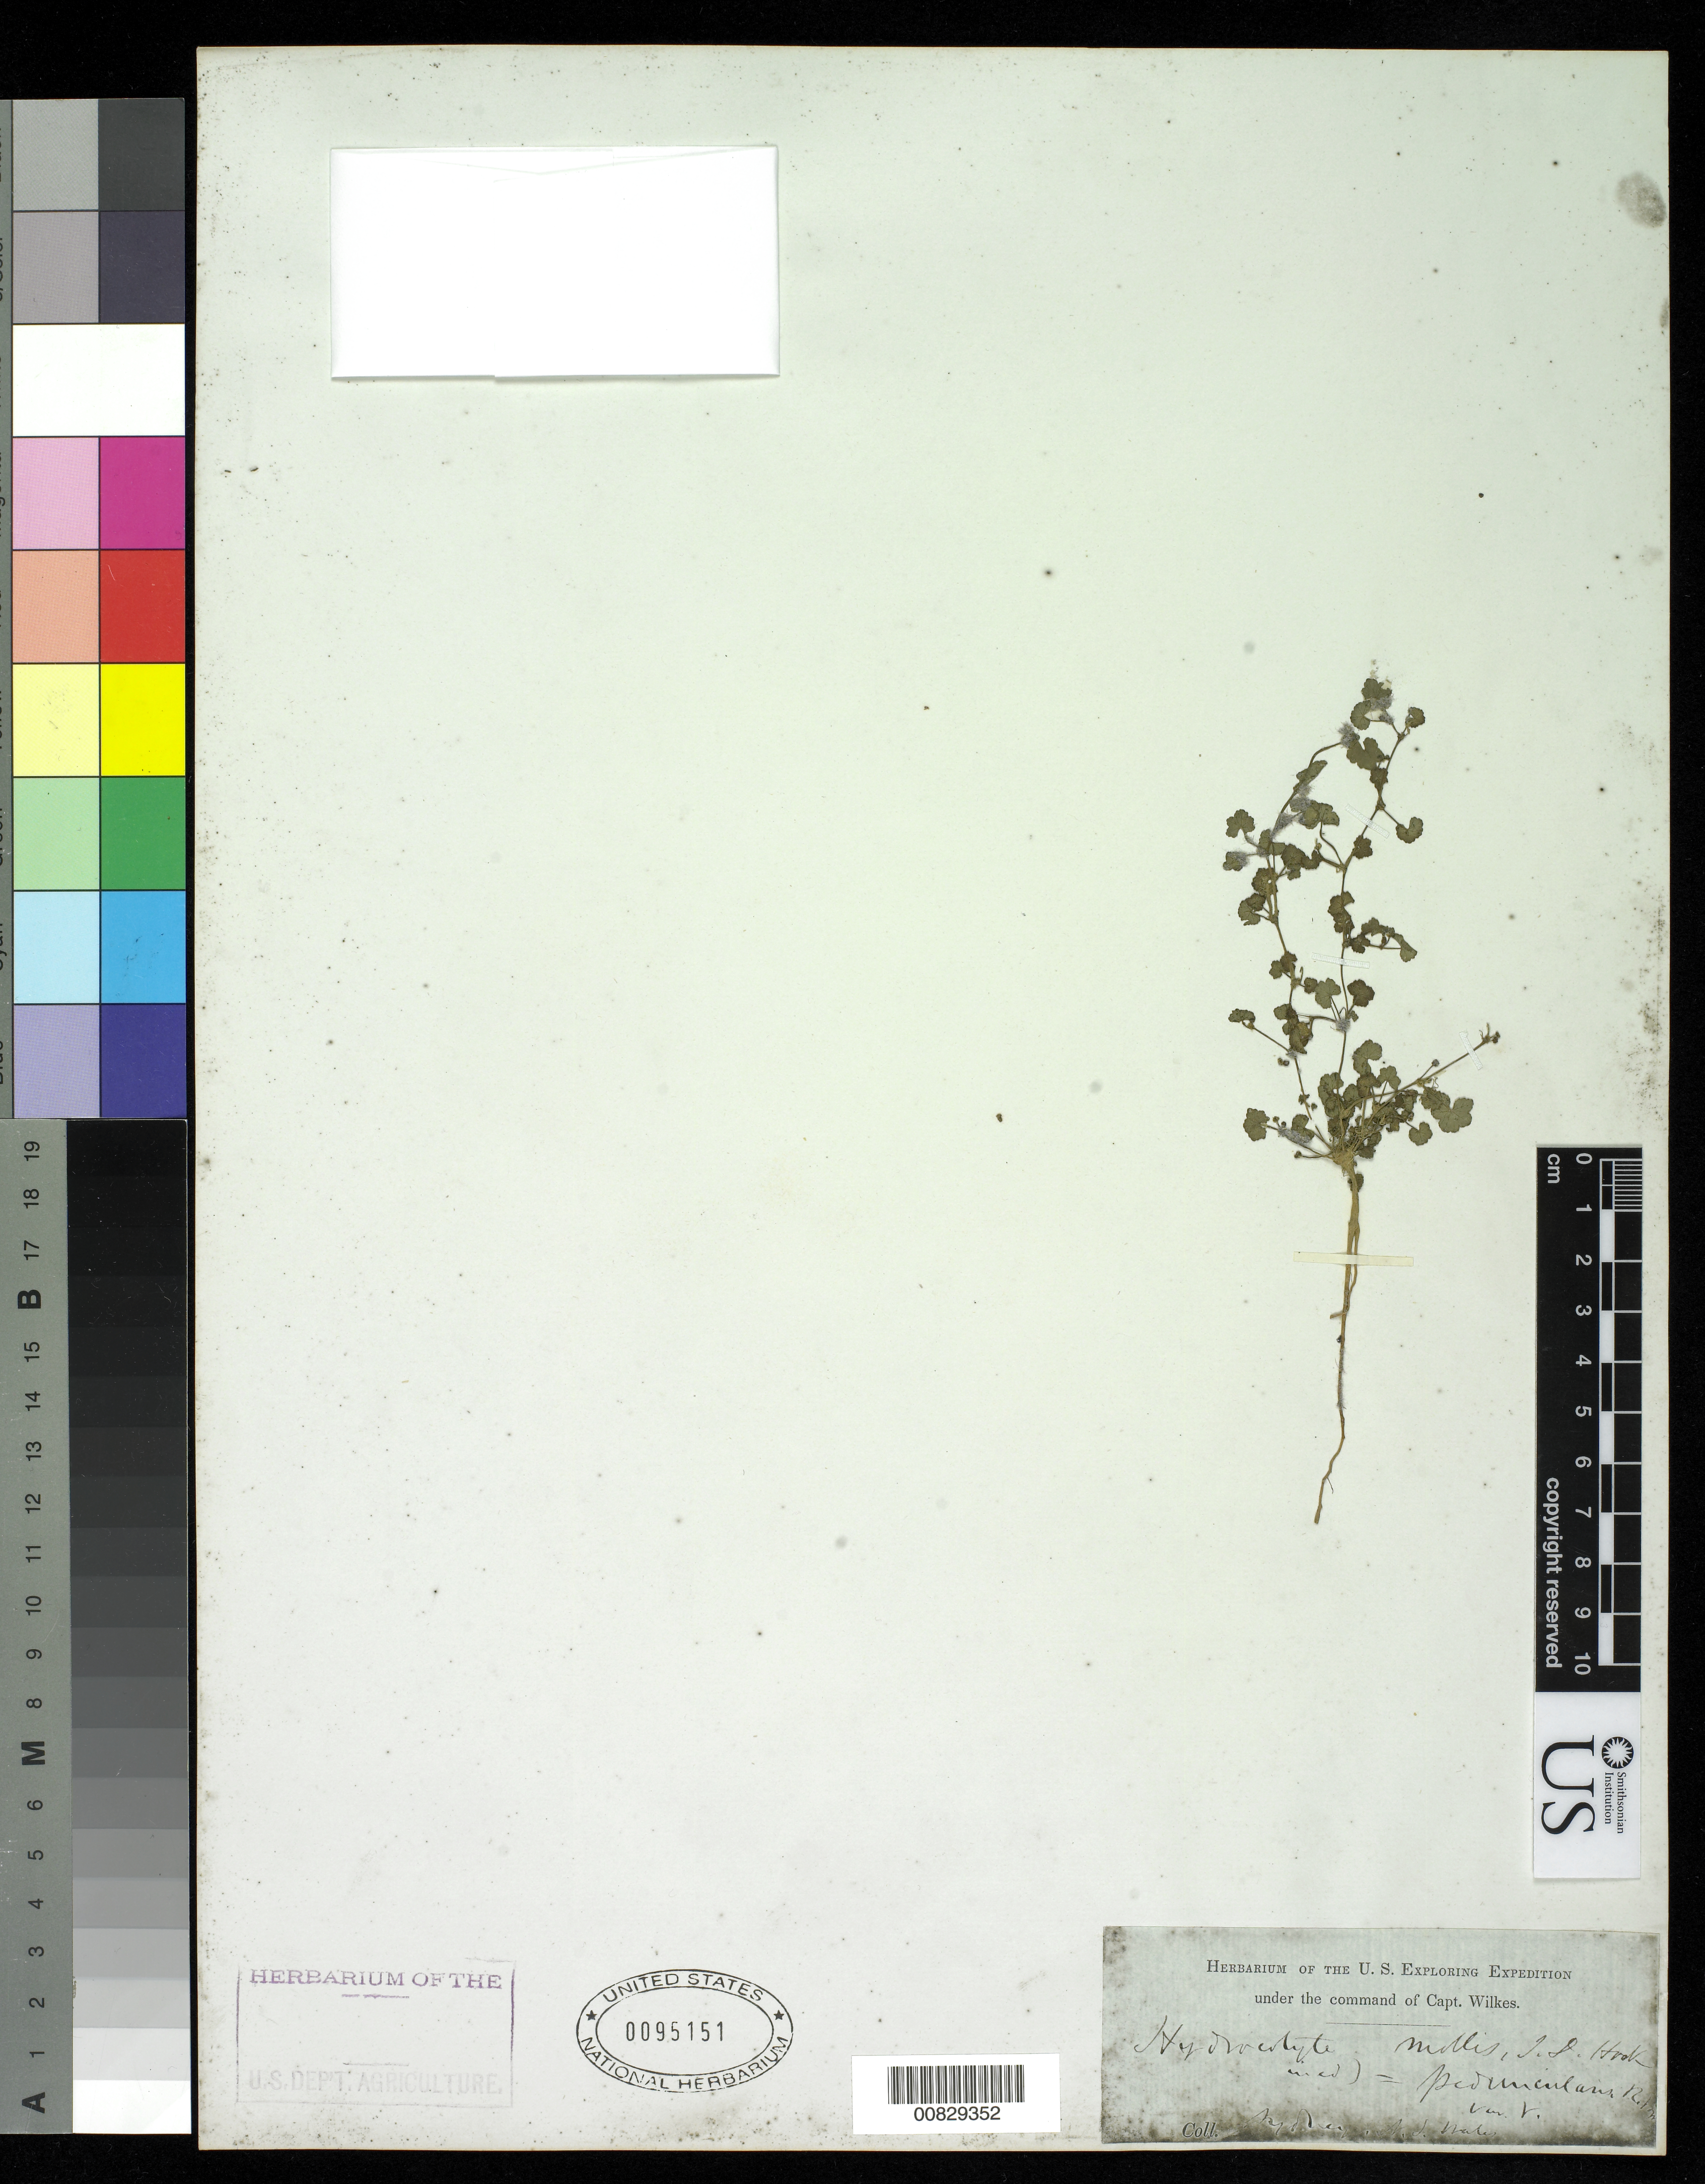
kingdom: Plantae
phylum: Tracheophyta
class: Magnoliopsida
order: Apiales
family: Araliaceae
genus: Hydrocotyle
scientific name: Hydrocotyle peduncularis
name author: R. Br. ex A. Rich.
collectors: Wilkes Explor. Exped.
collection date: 1838/1842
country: Australia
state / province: New South Wales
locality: Sydney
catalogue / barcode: US 95151